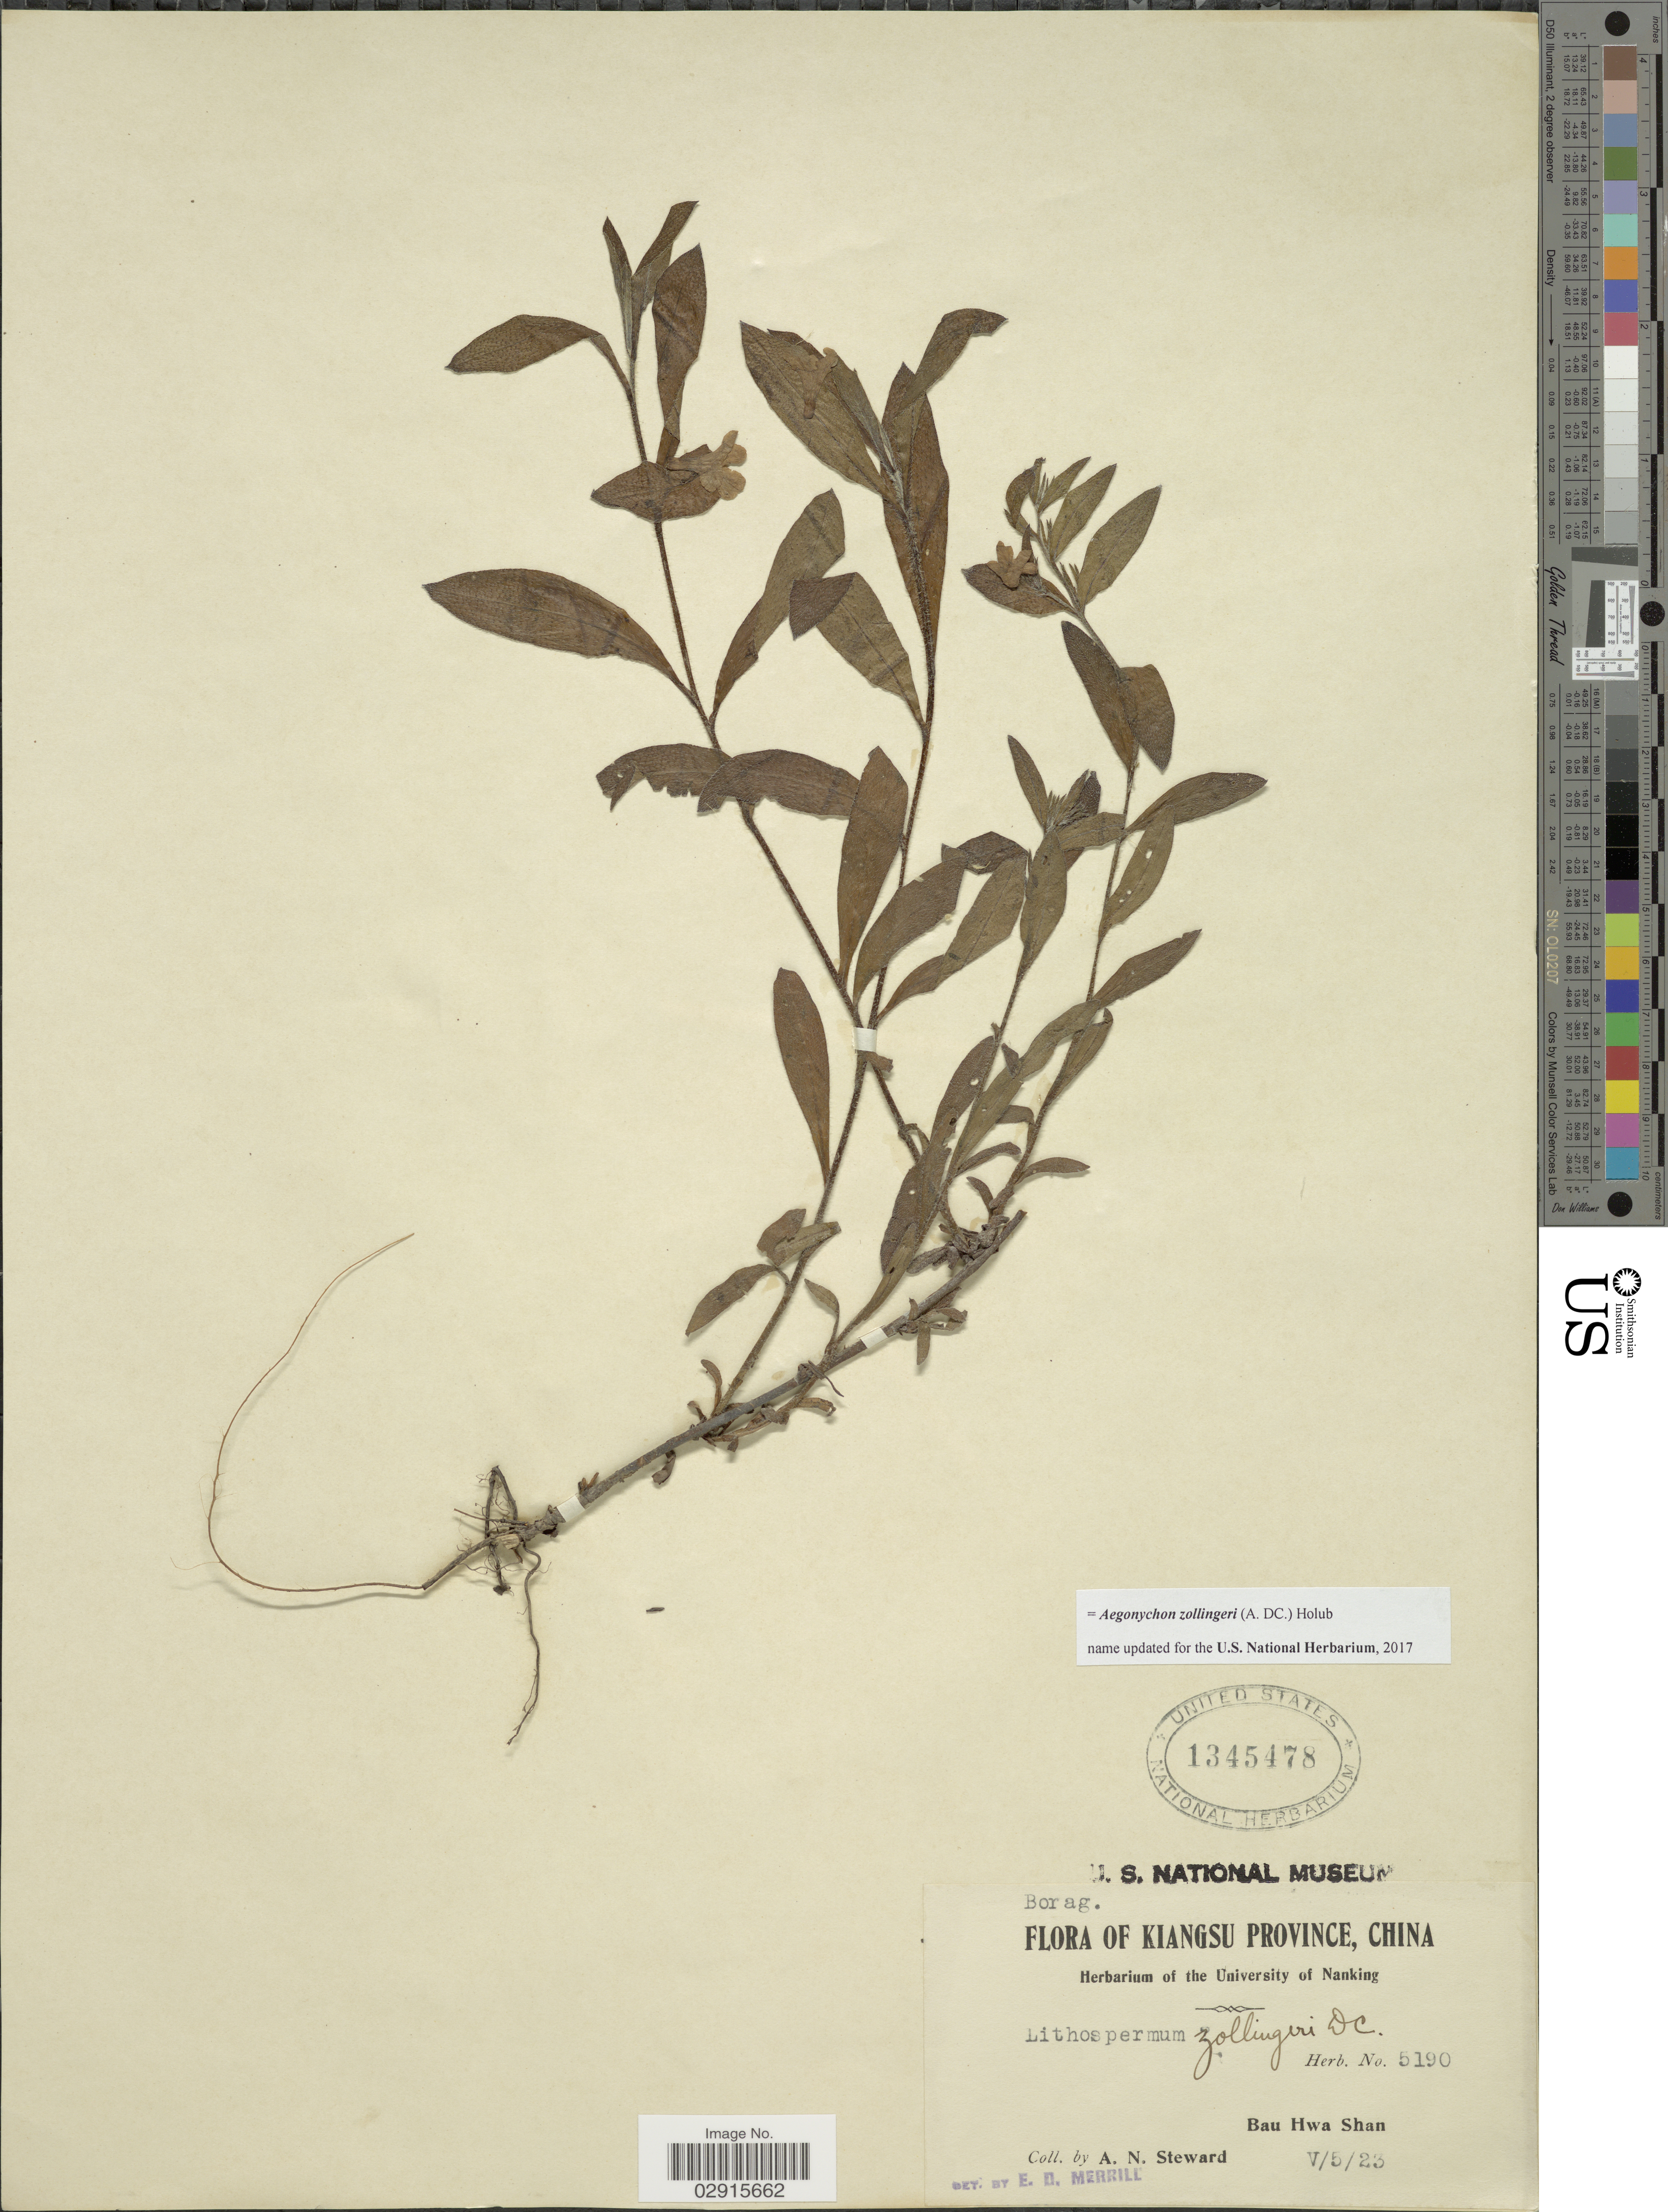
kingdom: Plantae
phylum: Tracheophyta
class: Magnoliopsida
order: Boraginales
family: Boraginaceae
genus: Aegonychon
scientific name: Aegonychon zollingeri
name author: (A. DC.) Holub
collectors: A. N. Steward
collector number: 5190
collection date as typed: Transcribed d/m/y: 5/5/23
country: China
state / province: Jiangsu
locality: Kiangsu Province. Bau Hwa Shan.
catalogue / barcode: US 1345478